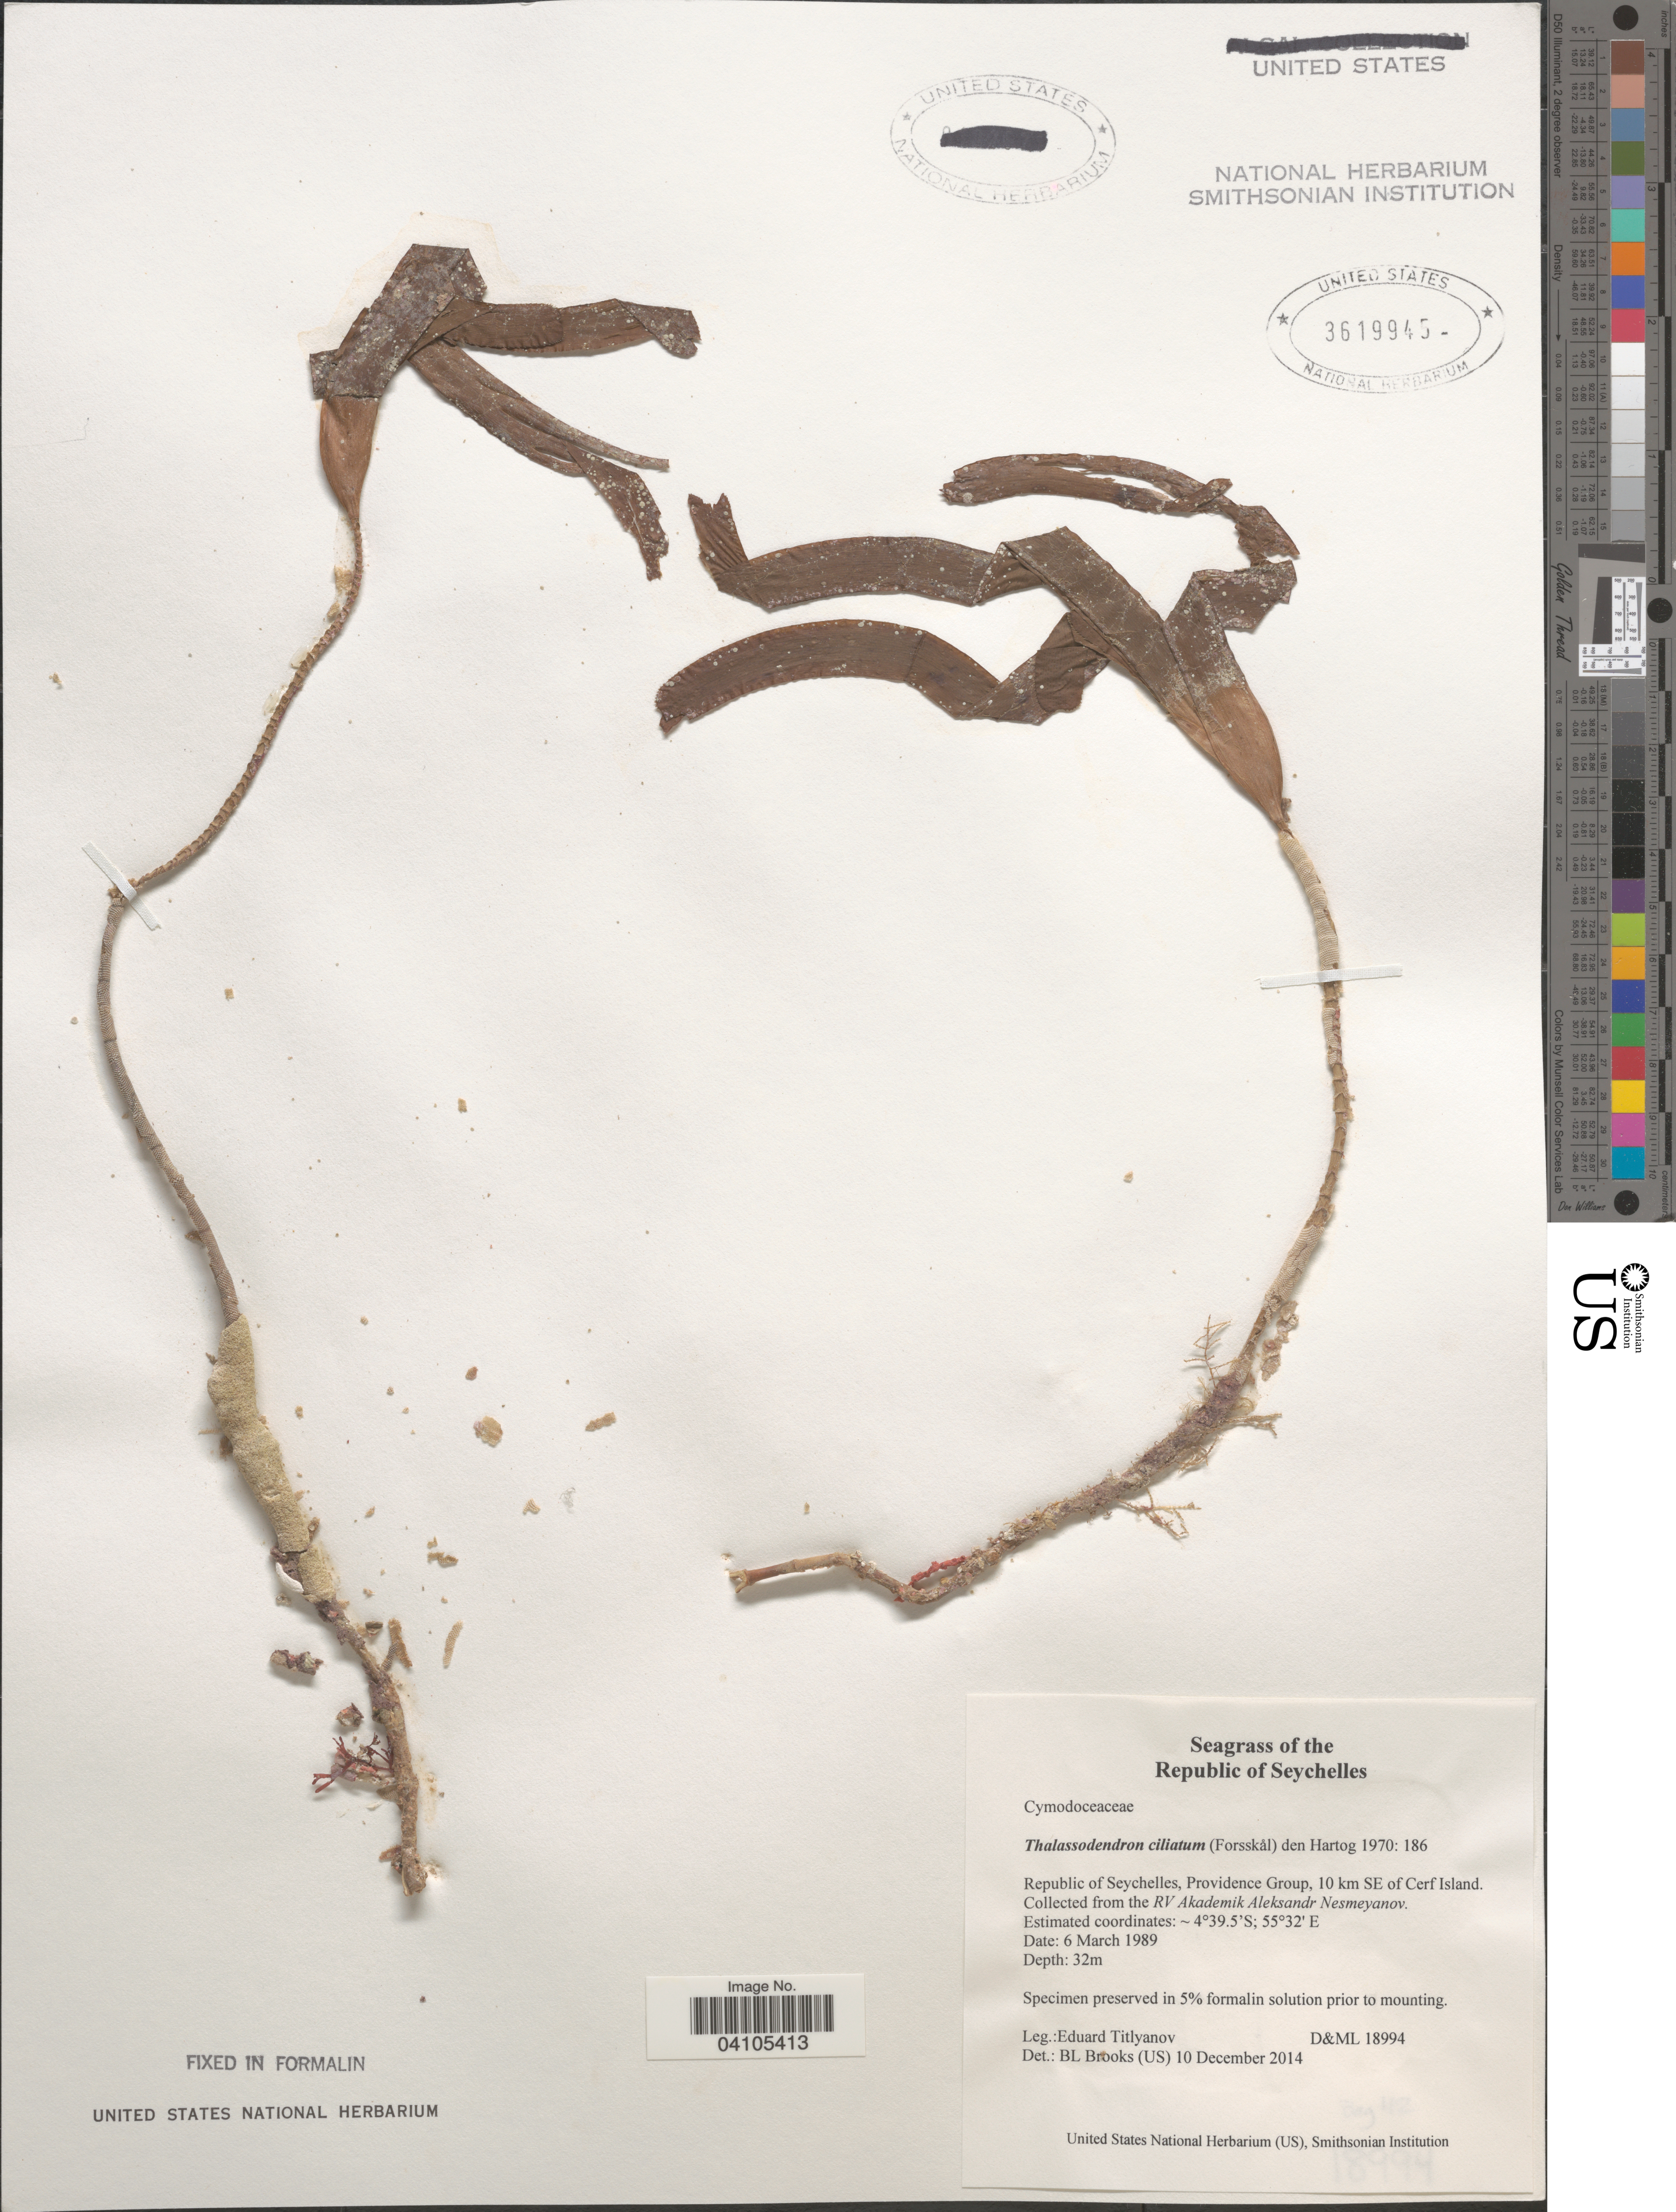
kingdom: Plantae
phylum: Tracheophyta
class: Liliopsida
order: Alismatales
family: Cymodoceaceae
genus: Thalassodendron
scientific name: Thalassodendron ciliatum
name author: (Forssk.) Hartog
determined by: Brooks, B. L., (BOT), Smithsonian Institution - National Museum of Natural History (UNITED STATES)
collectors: E. Titlyanov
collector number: D&ML18994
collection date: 1989-03-06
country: Seychelles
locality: Republic of Seychelles, Providence Group, 10 km SE of Cerf Island.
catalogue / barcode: US 3619945